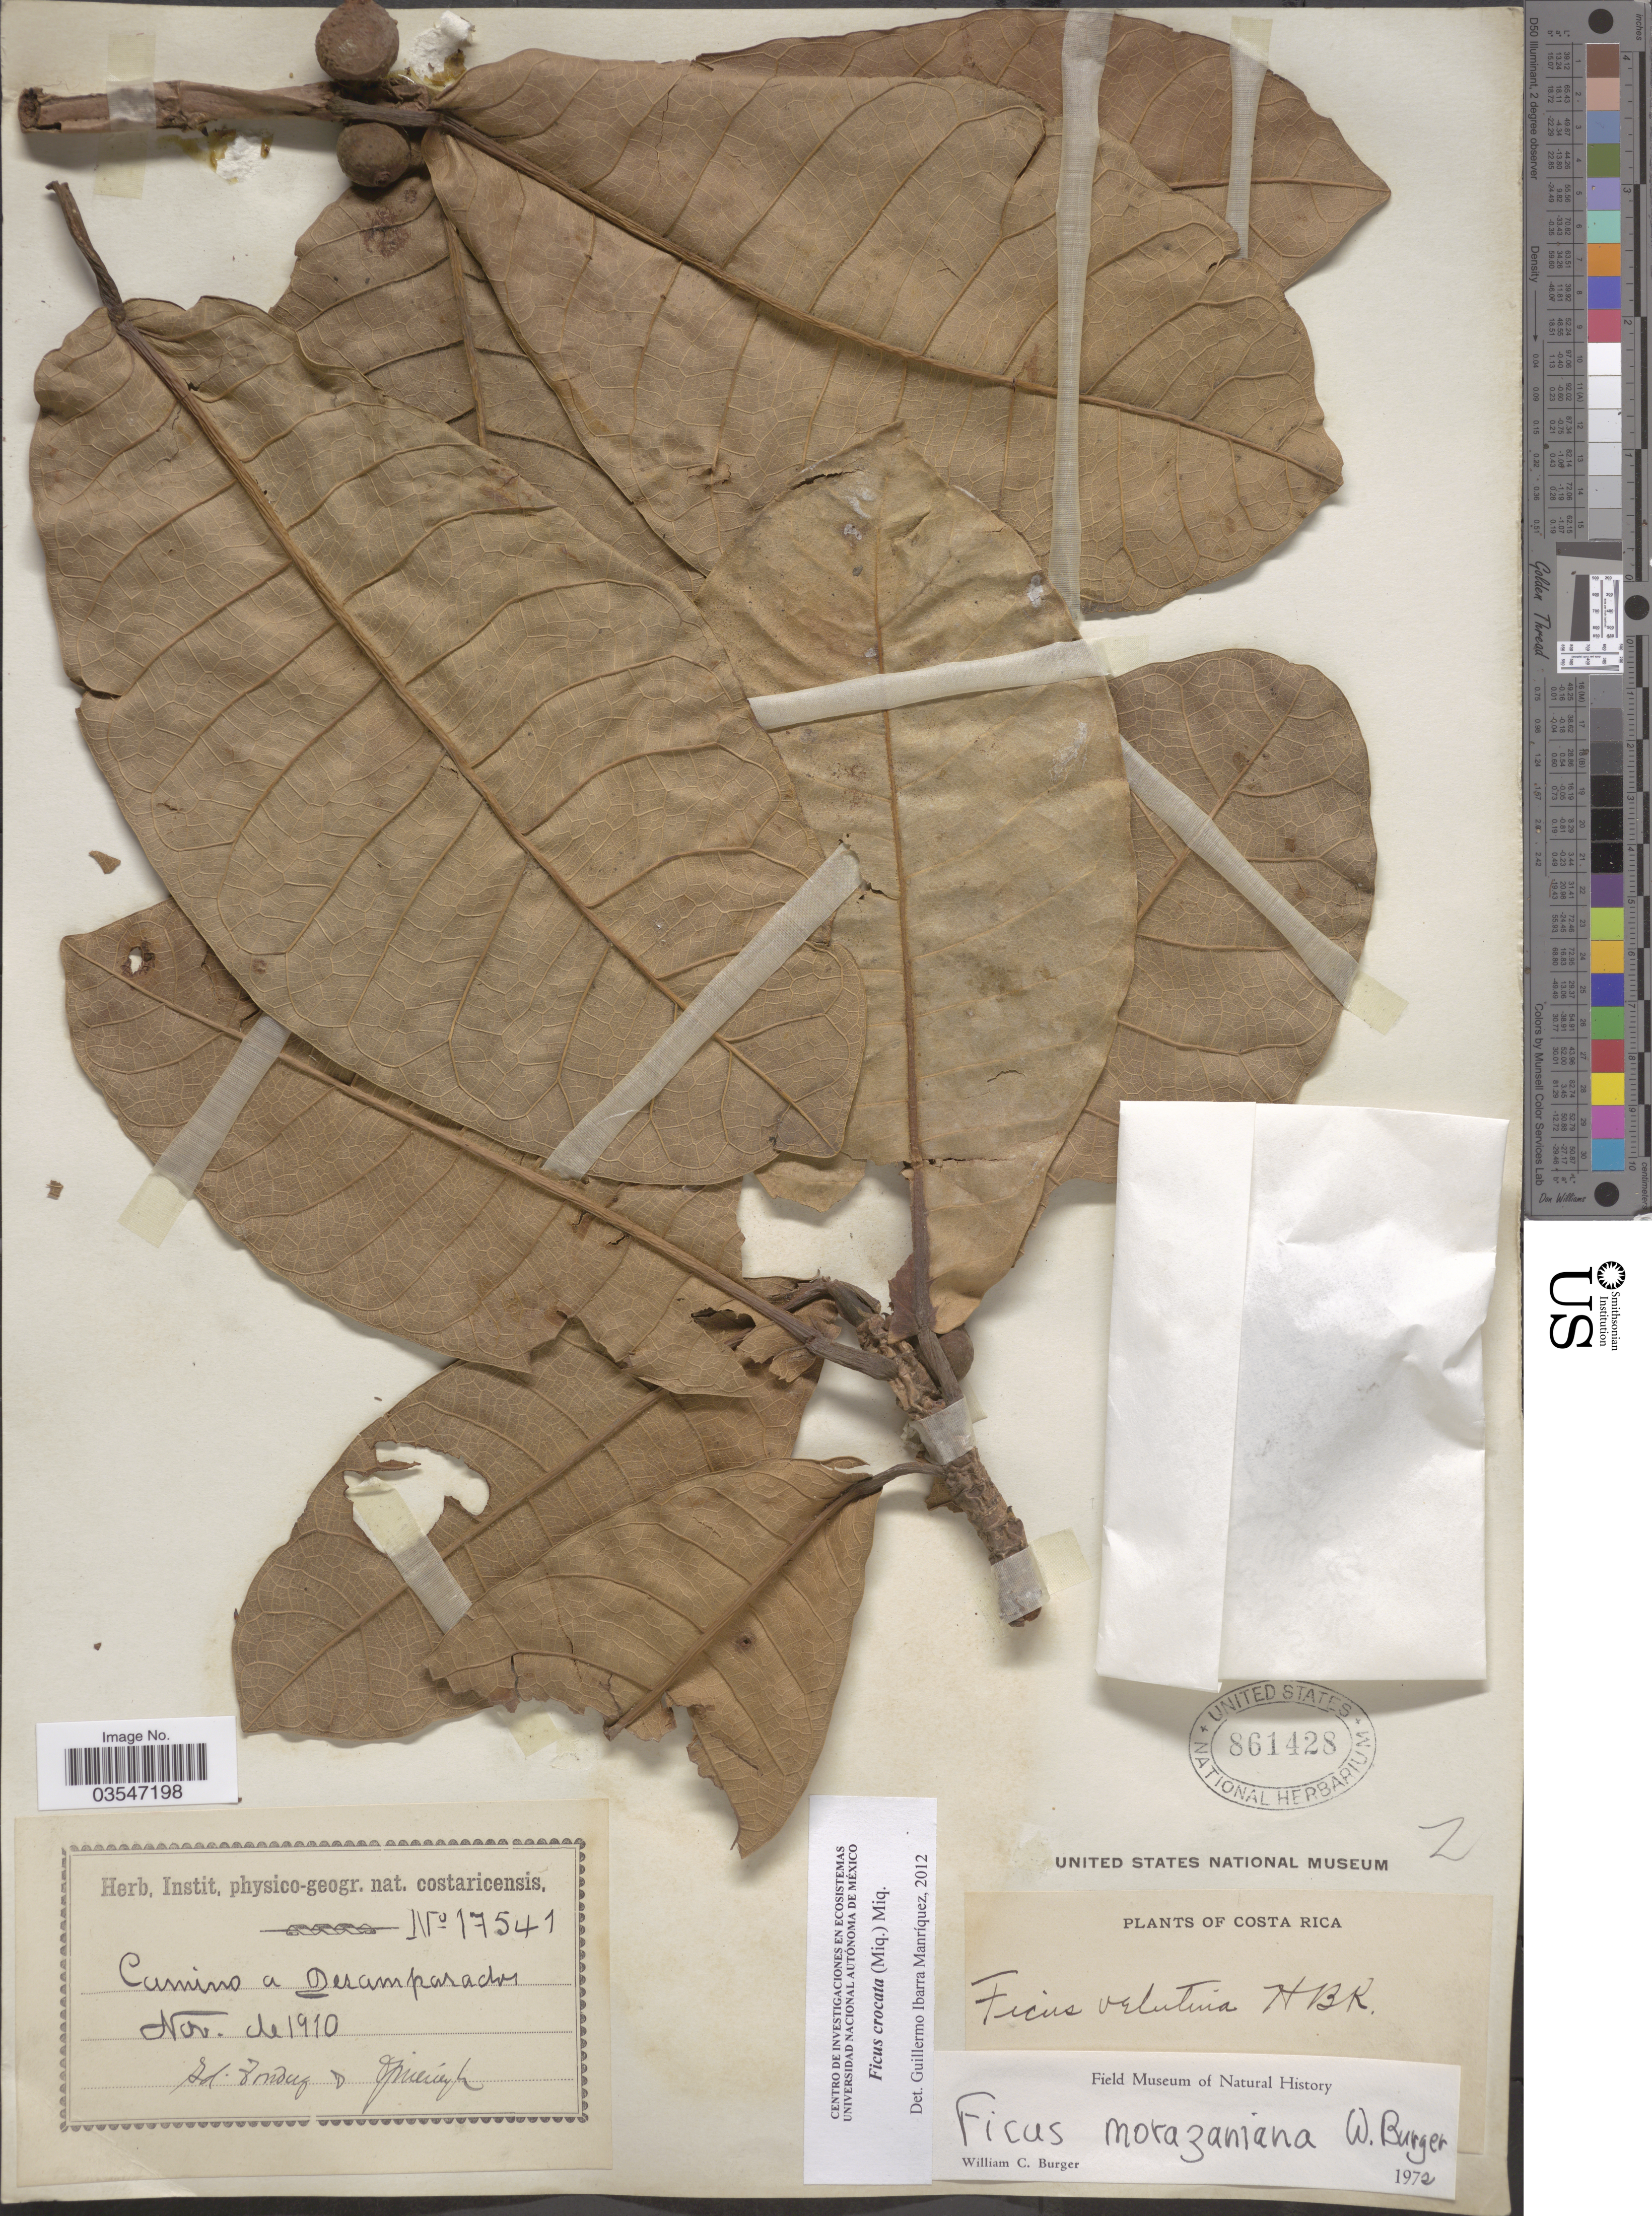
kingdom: Plantae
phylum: Tracheophyta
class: Magnoliopsida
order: Rosales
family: Moraceae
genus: Ficus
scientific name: Ficus crocata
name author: (Miq.) Miq.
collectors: A. Tonduz & O. Jiménez L.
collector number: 17541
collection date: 1910-11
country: Costa Rica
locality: Camino a Desamparados.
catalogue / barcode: US 861428